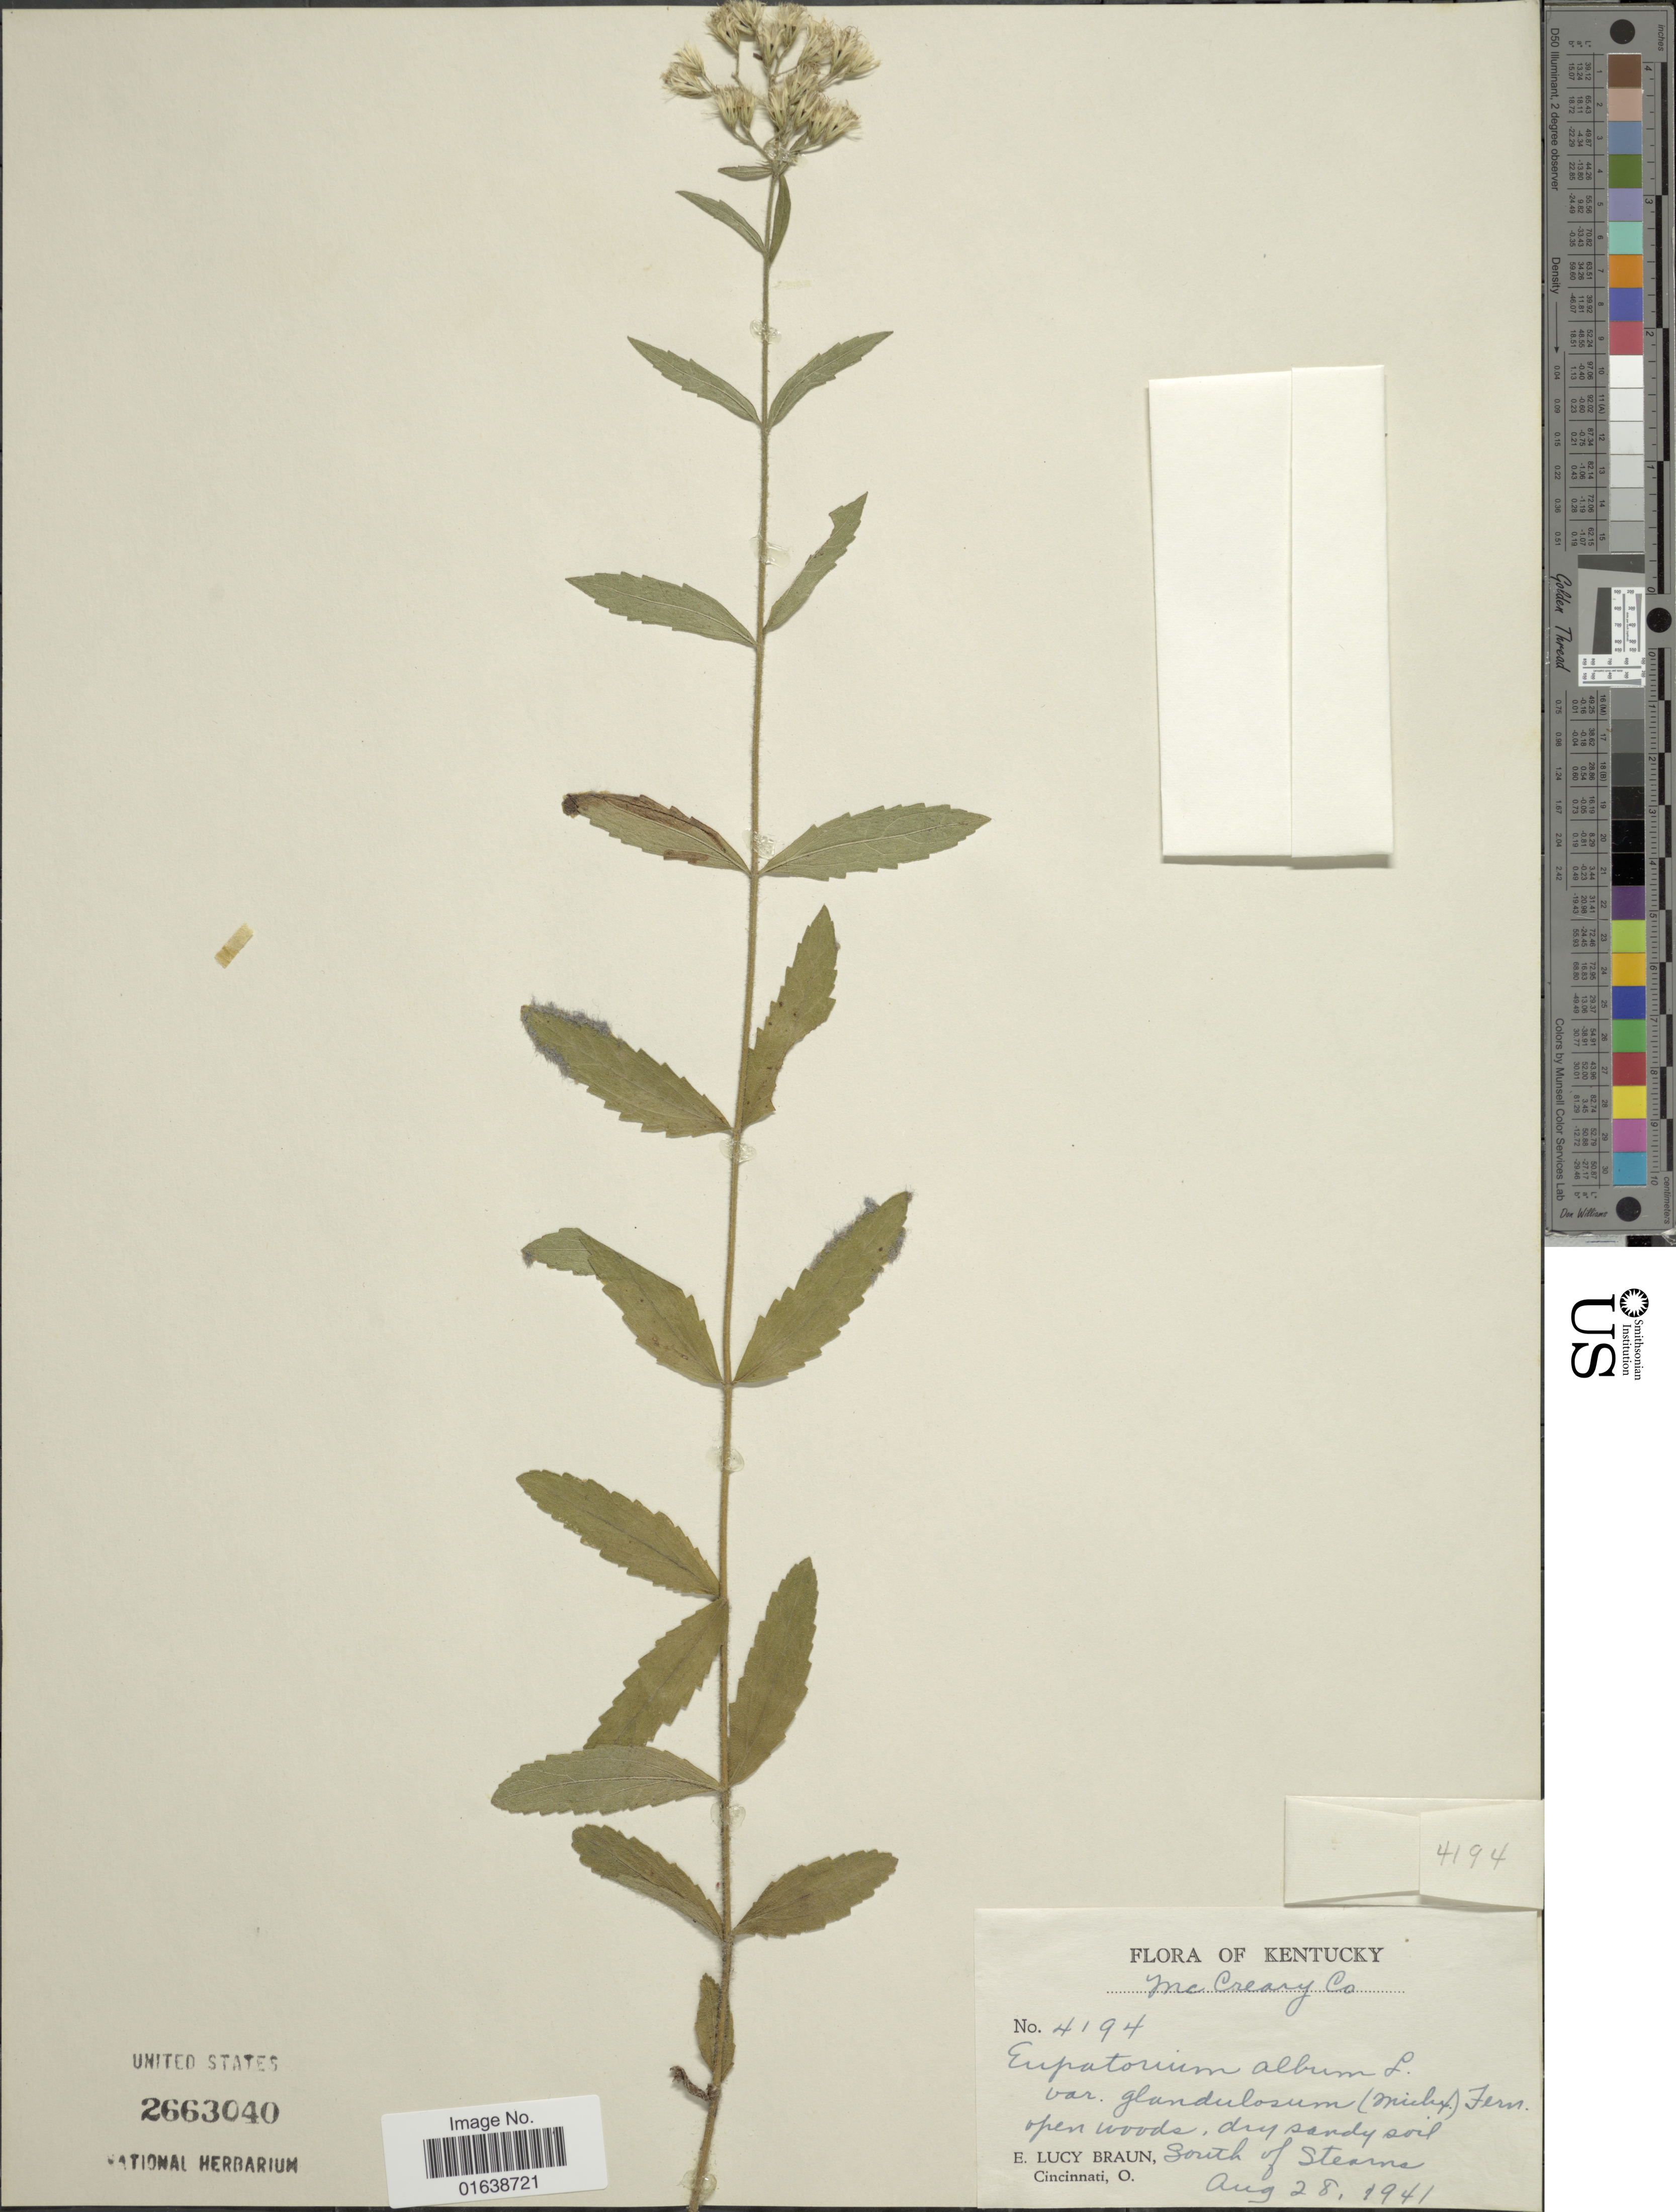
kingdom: Plantae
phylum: Tracheophyta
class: Magnoliopsida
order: Asterales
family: Asteraceae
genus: Eupatorium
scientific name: Eupatorium album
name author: L.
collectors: E. L. Braun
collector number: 4194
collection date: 1941-08-28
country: United States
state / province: Kentucky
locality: Kentucky. McCreary Co. South of Stearns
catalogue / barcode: US 2663040